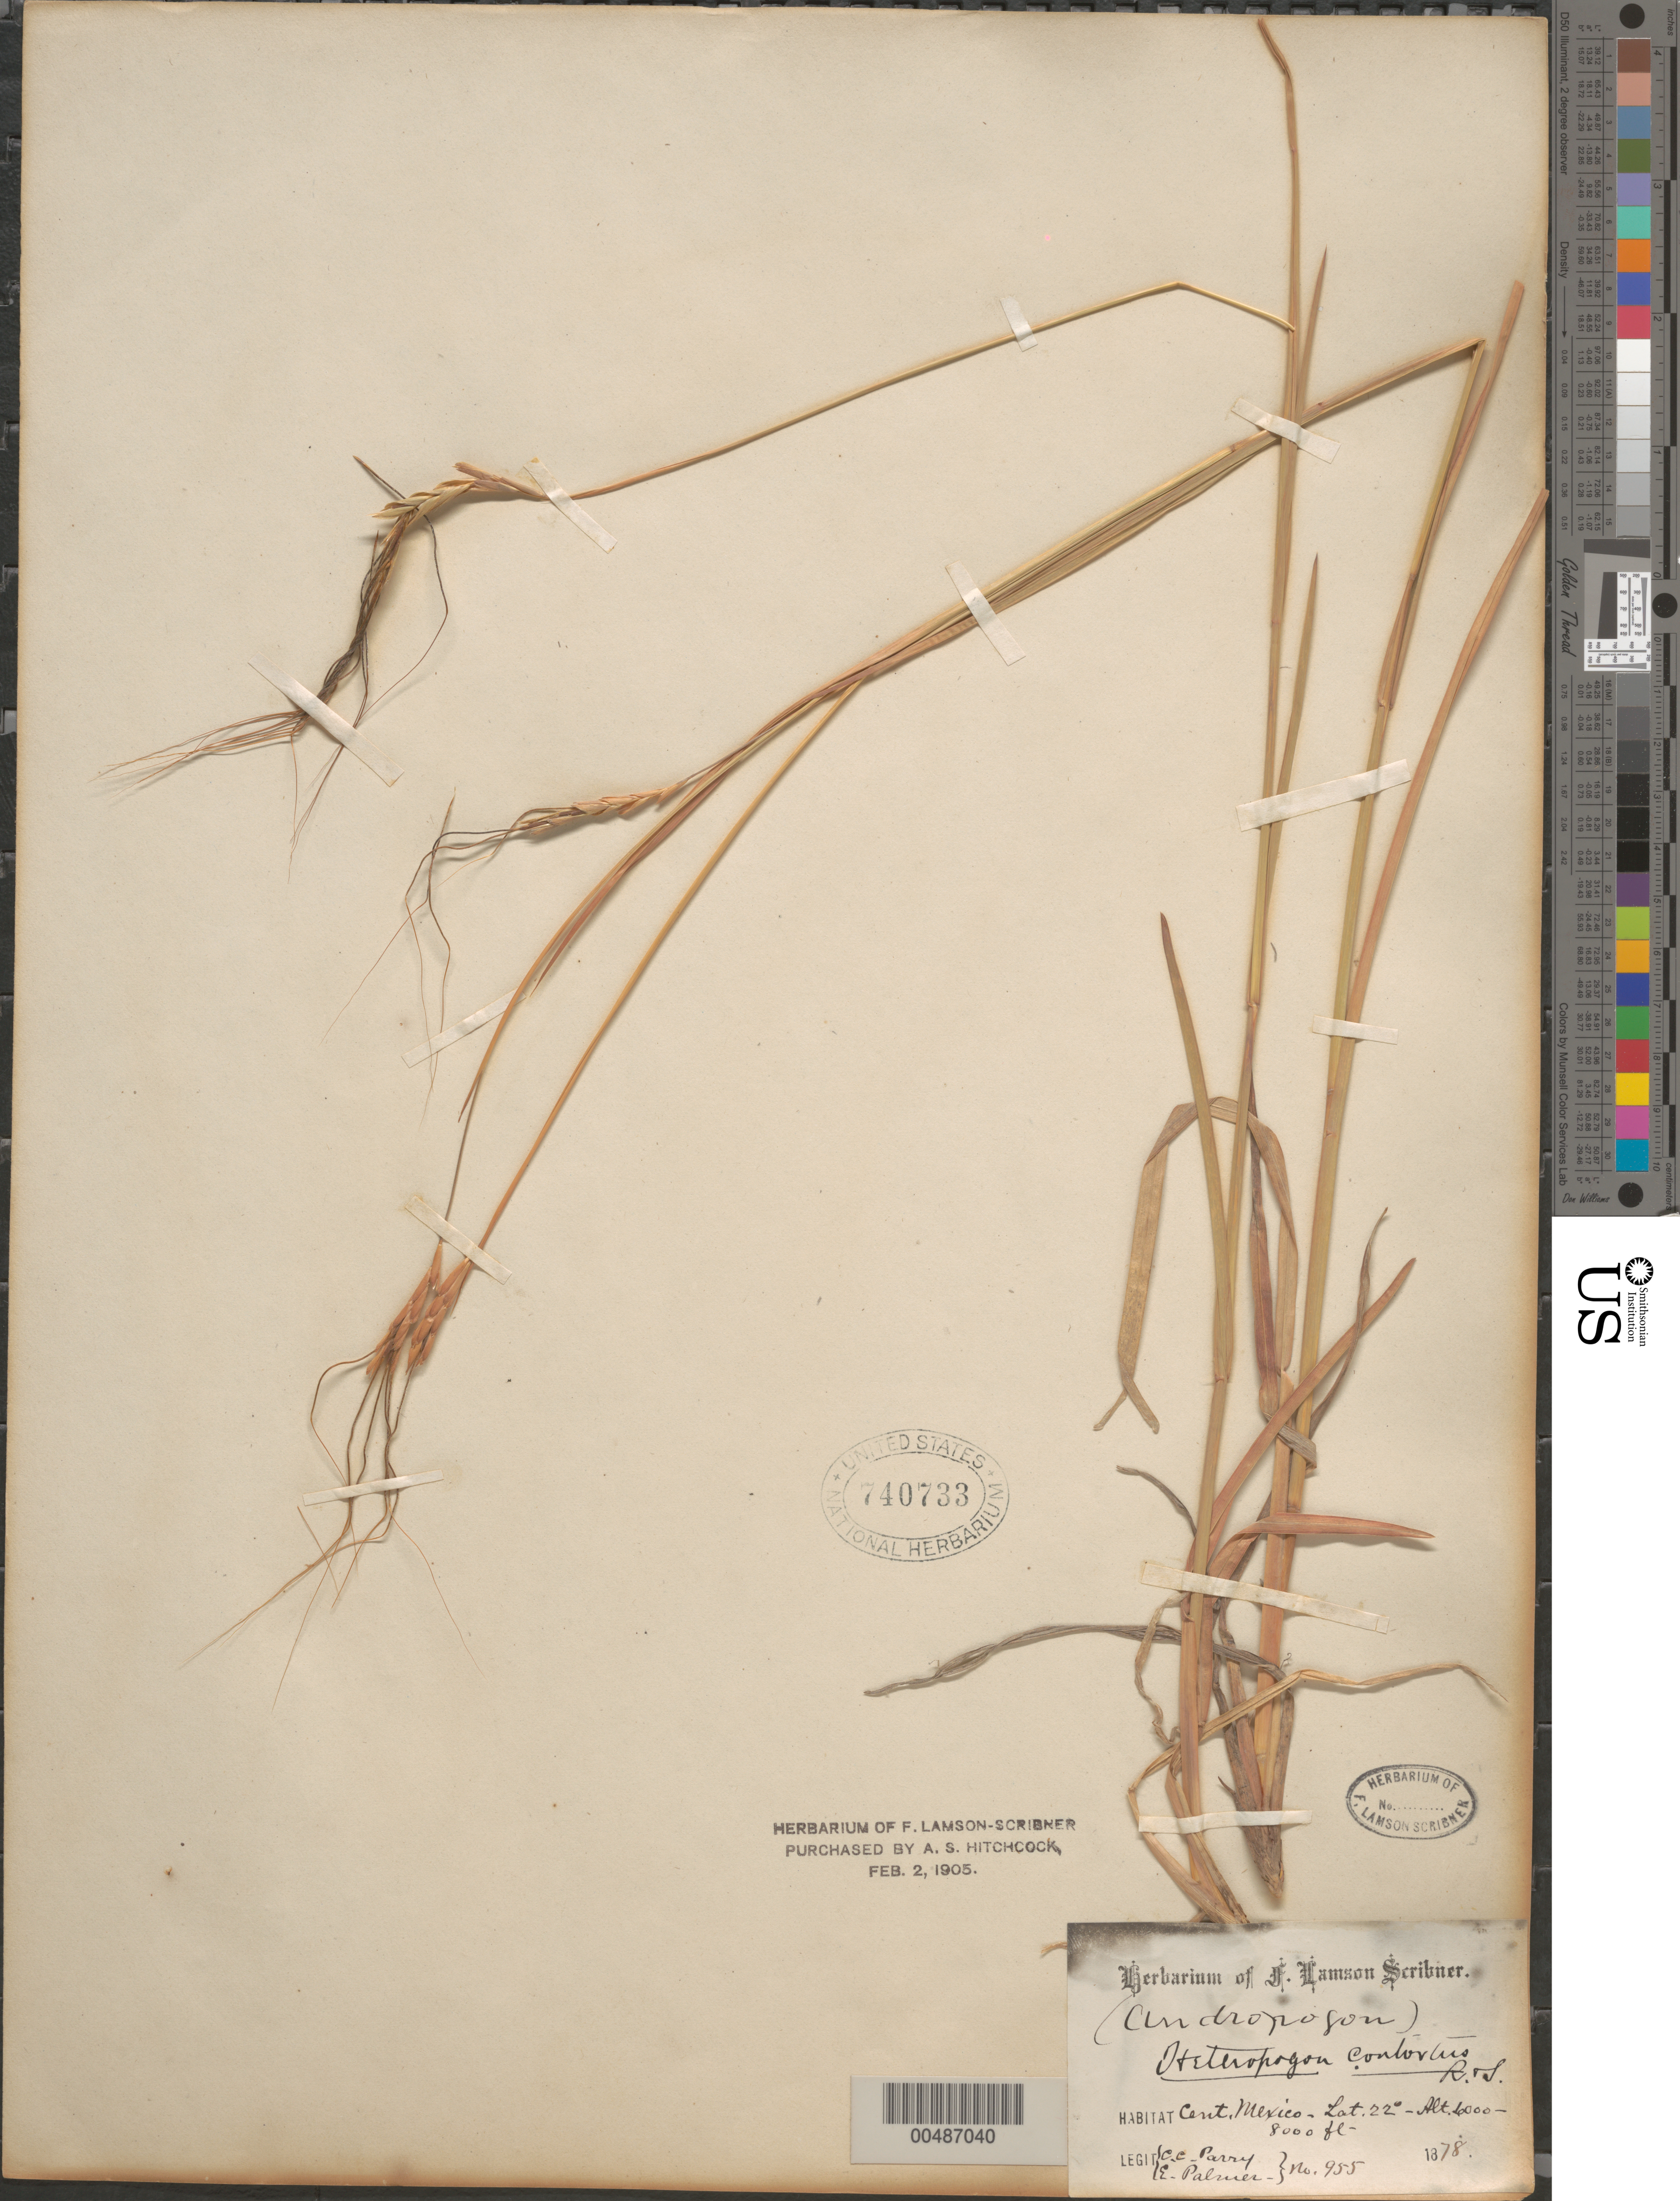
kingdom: Plantae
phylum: Tracheophyta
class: Liliopsida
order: Poales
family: Poaceae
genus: Heteropogon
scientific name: Heteropogon contortus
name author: (L.) P. Beauv. ex Roem. & Schult.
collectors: E. Palmer & C. C. Parry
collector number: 955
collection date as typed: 1878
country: Mexico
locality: Central Mexico (lat/long recorded as: lat=22:0:0:N long=:::W)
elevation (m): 1829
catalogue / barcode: US 740733